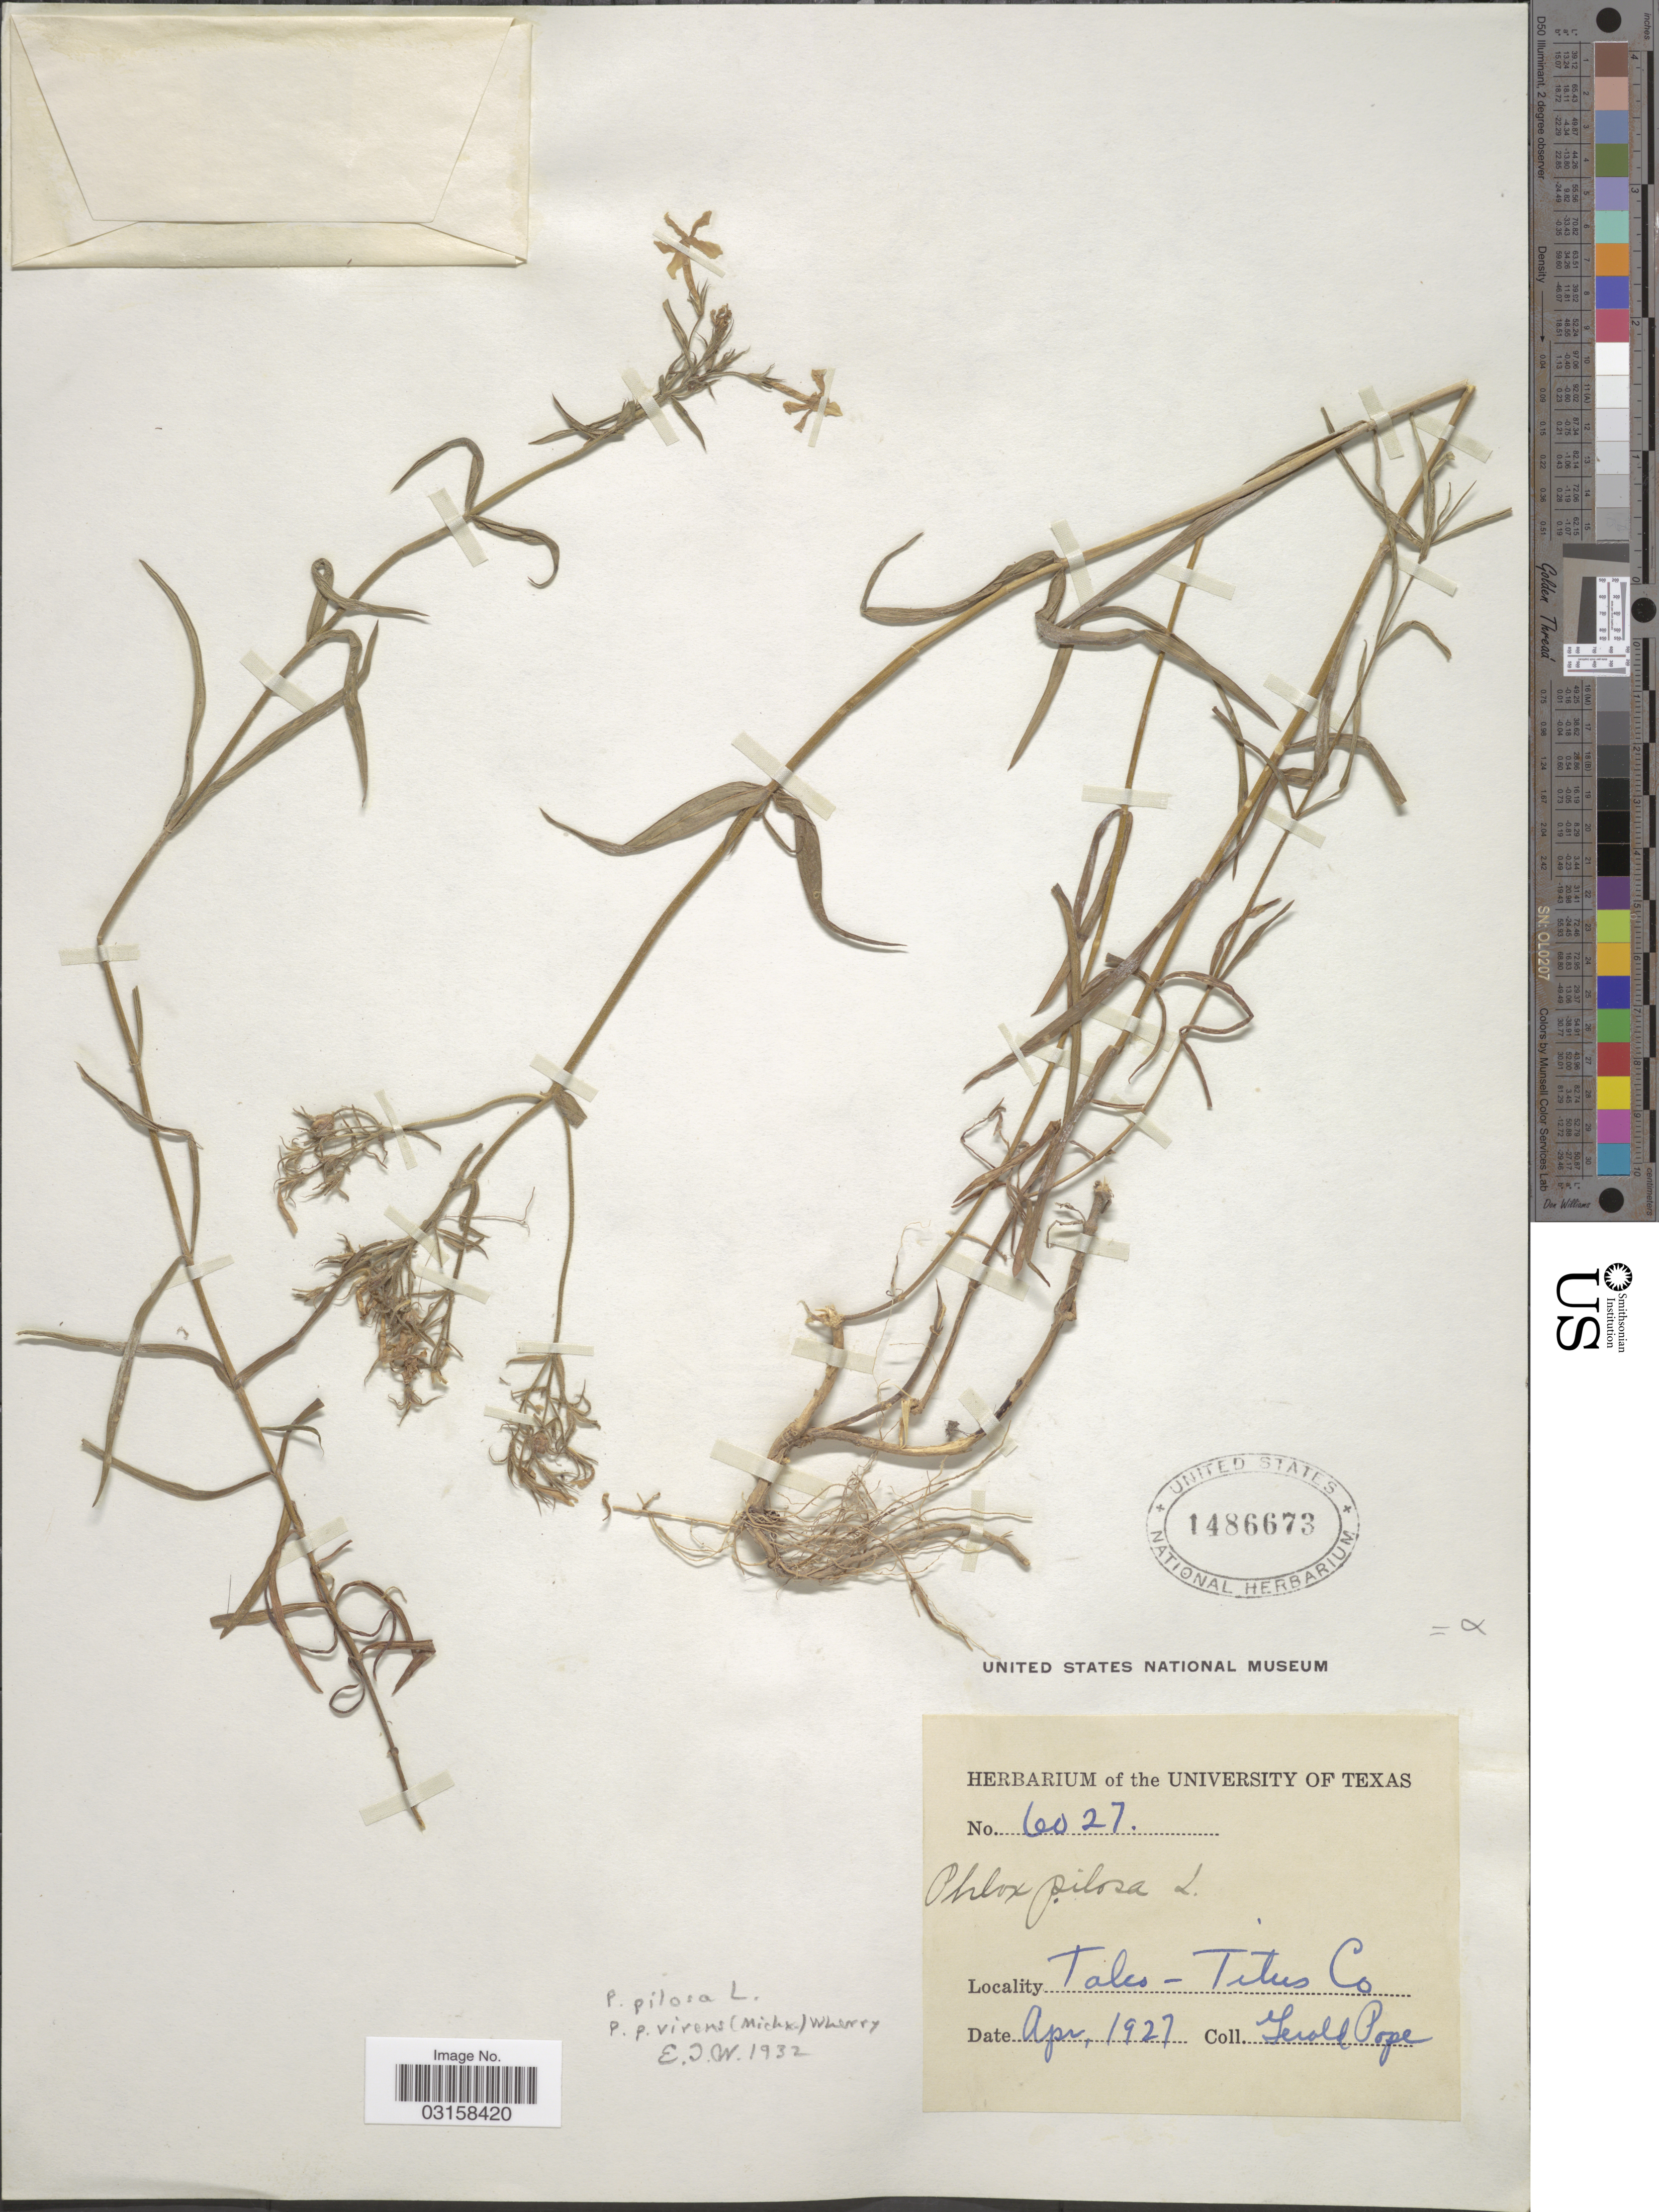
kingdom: Plantae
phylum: Tracheophyta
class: Magnoliopsida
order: Ericales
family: Polemoniaceae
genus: Phlox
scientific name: Phlox pilosa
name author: L.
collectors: G. Pope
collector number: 6027*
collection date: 1927-04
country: United States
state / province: Texas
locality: Tales-Titus Co.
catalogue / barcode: US 1486673